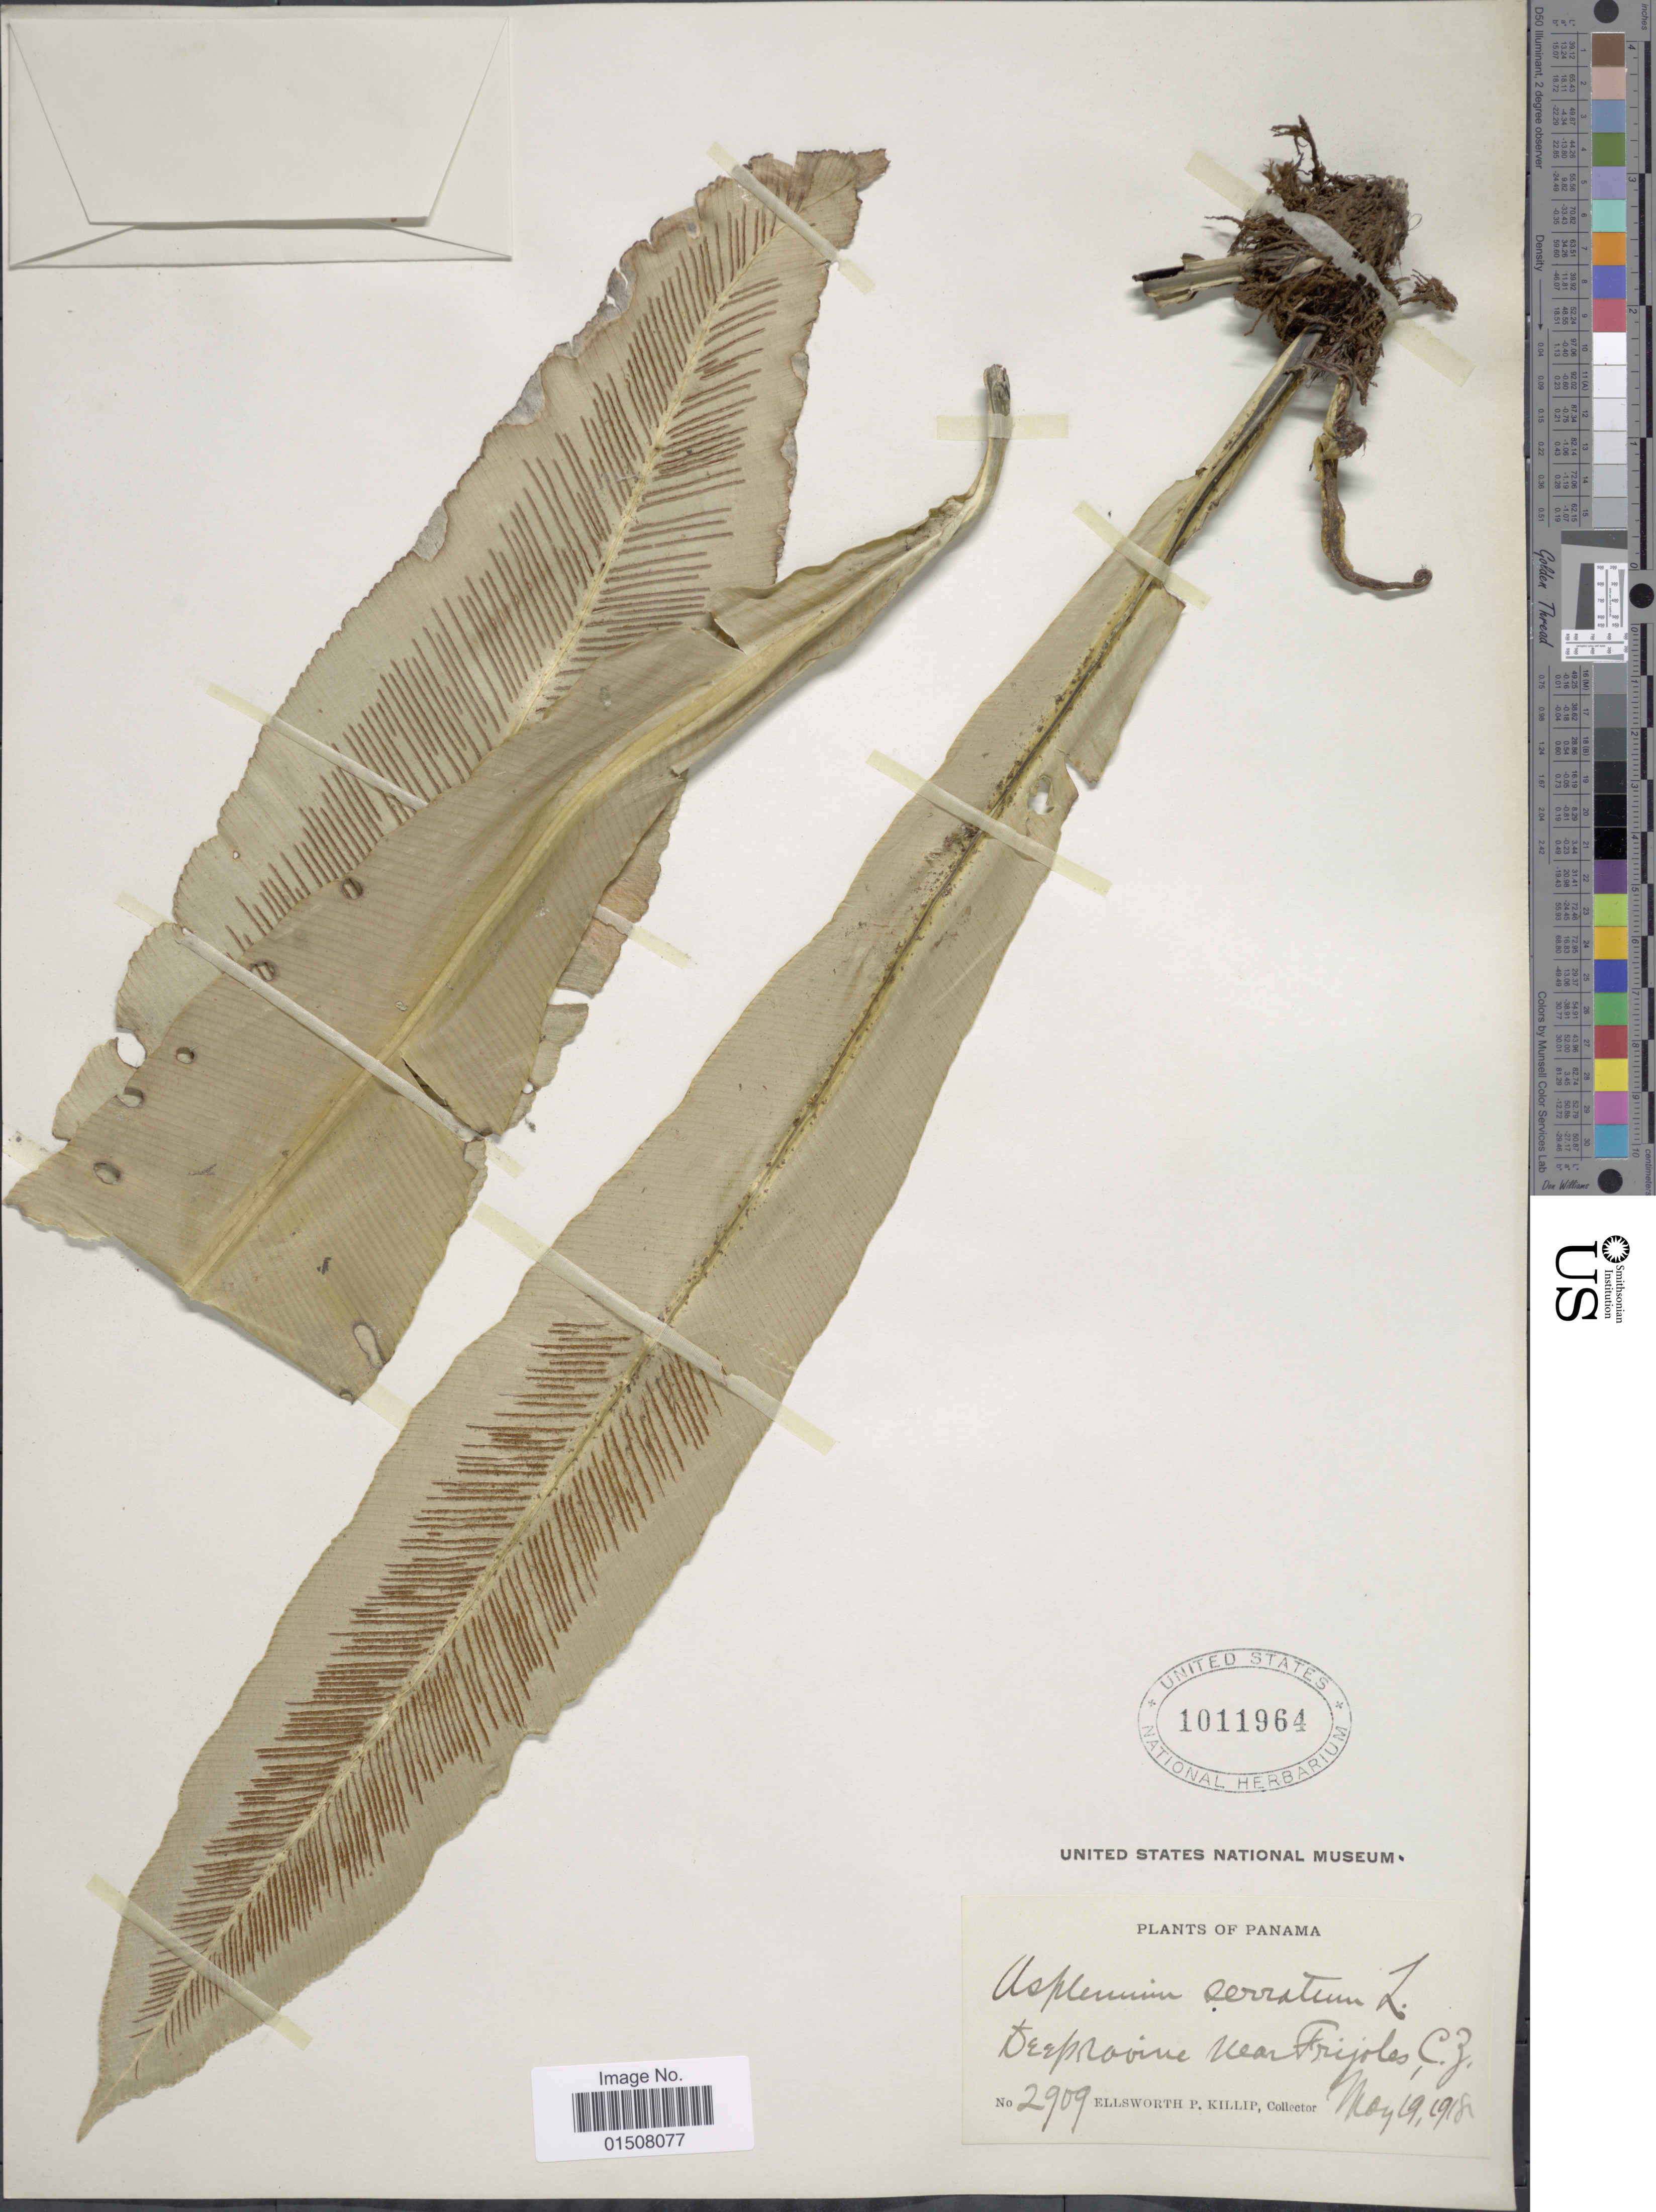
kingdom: Plantae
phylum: Tracheophyta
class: Polypodiopsida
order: Polypodiales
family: Aspleniaceae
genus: Asplenium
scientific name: Asplenium serratum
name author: L.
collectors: E. P. Killip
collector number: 2909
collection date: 1918-05-19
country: Panama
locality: Deep ravine near Frijoles, C.Z.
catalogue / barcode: US 1011964